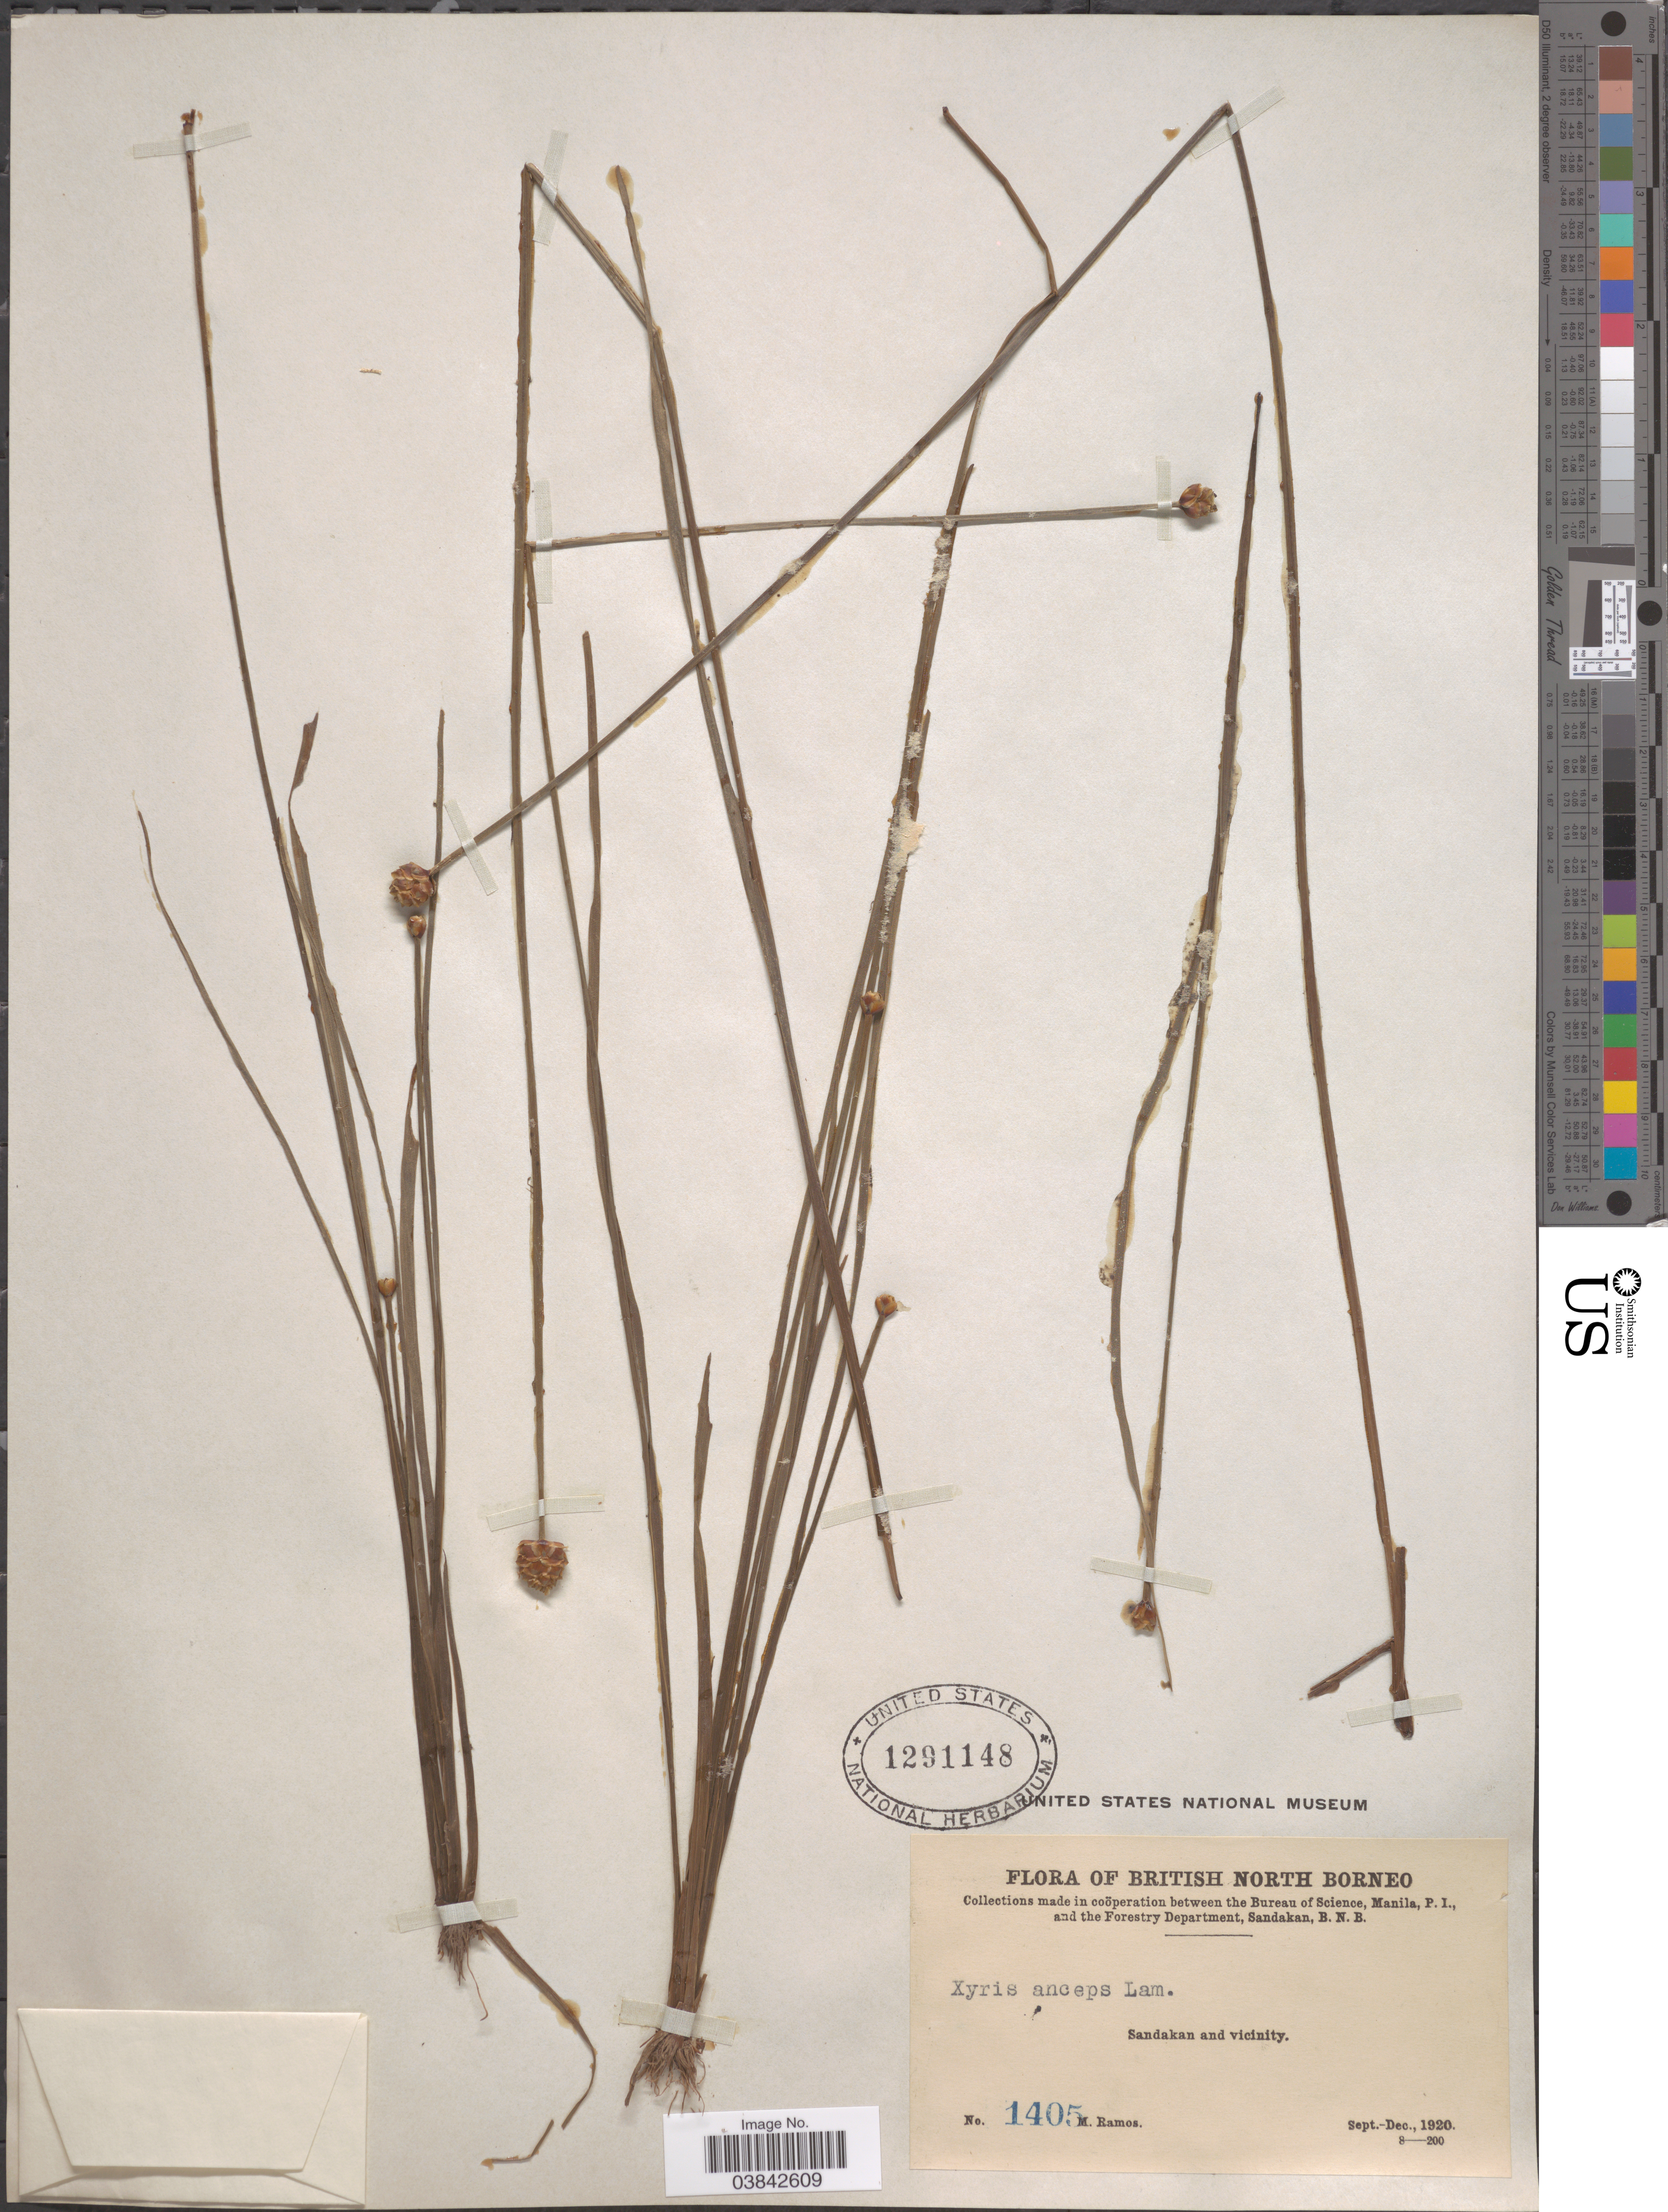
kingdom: Plantae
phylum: Tracheophyta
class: Liliopsida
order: Poales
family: Xyridaceae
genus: Xyris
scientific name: Xyris anceps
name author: Lam.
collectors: M. Ramos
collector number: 1405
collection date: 1920-09/1920-12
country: Malaysia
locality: British North Borneo. Sandakan and vicinity.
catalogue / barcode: US 1291148